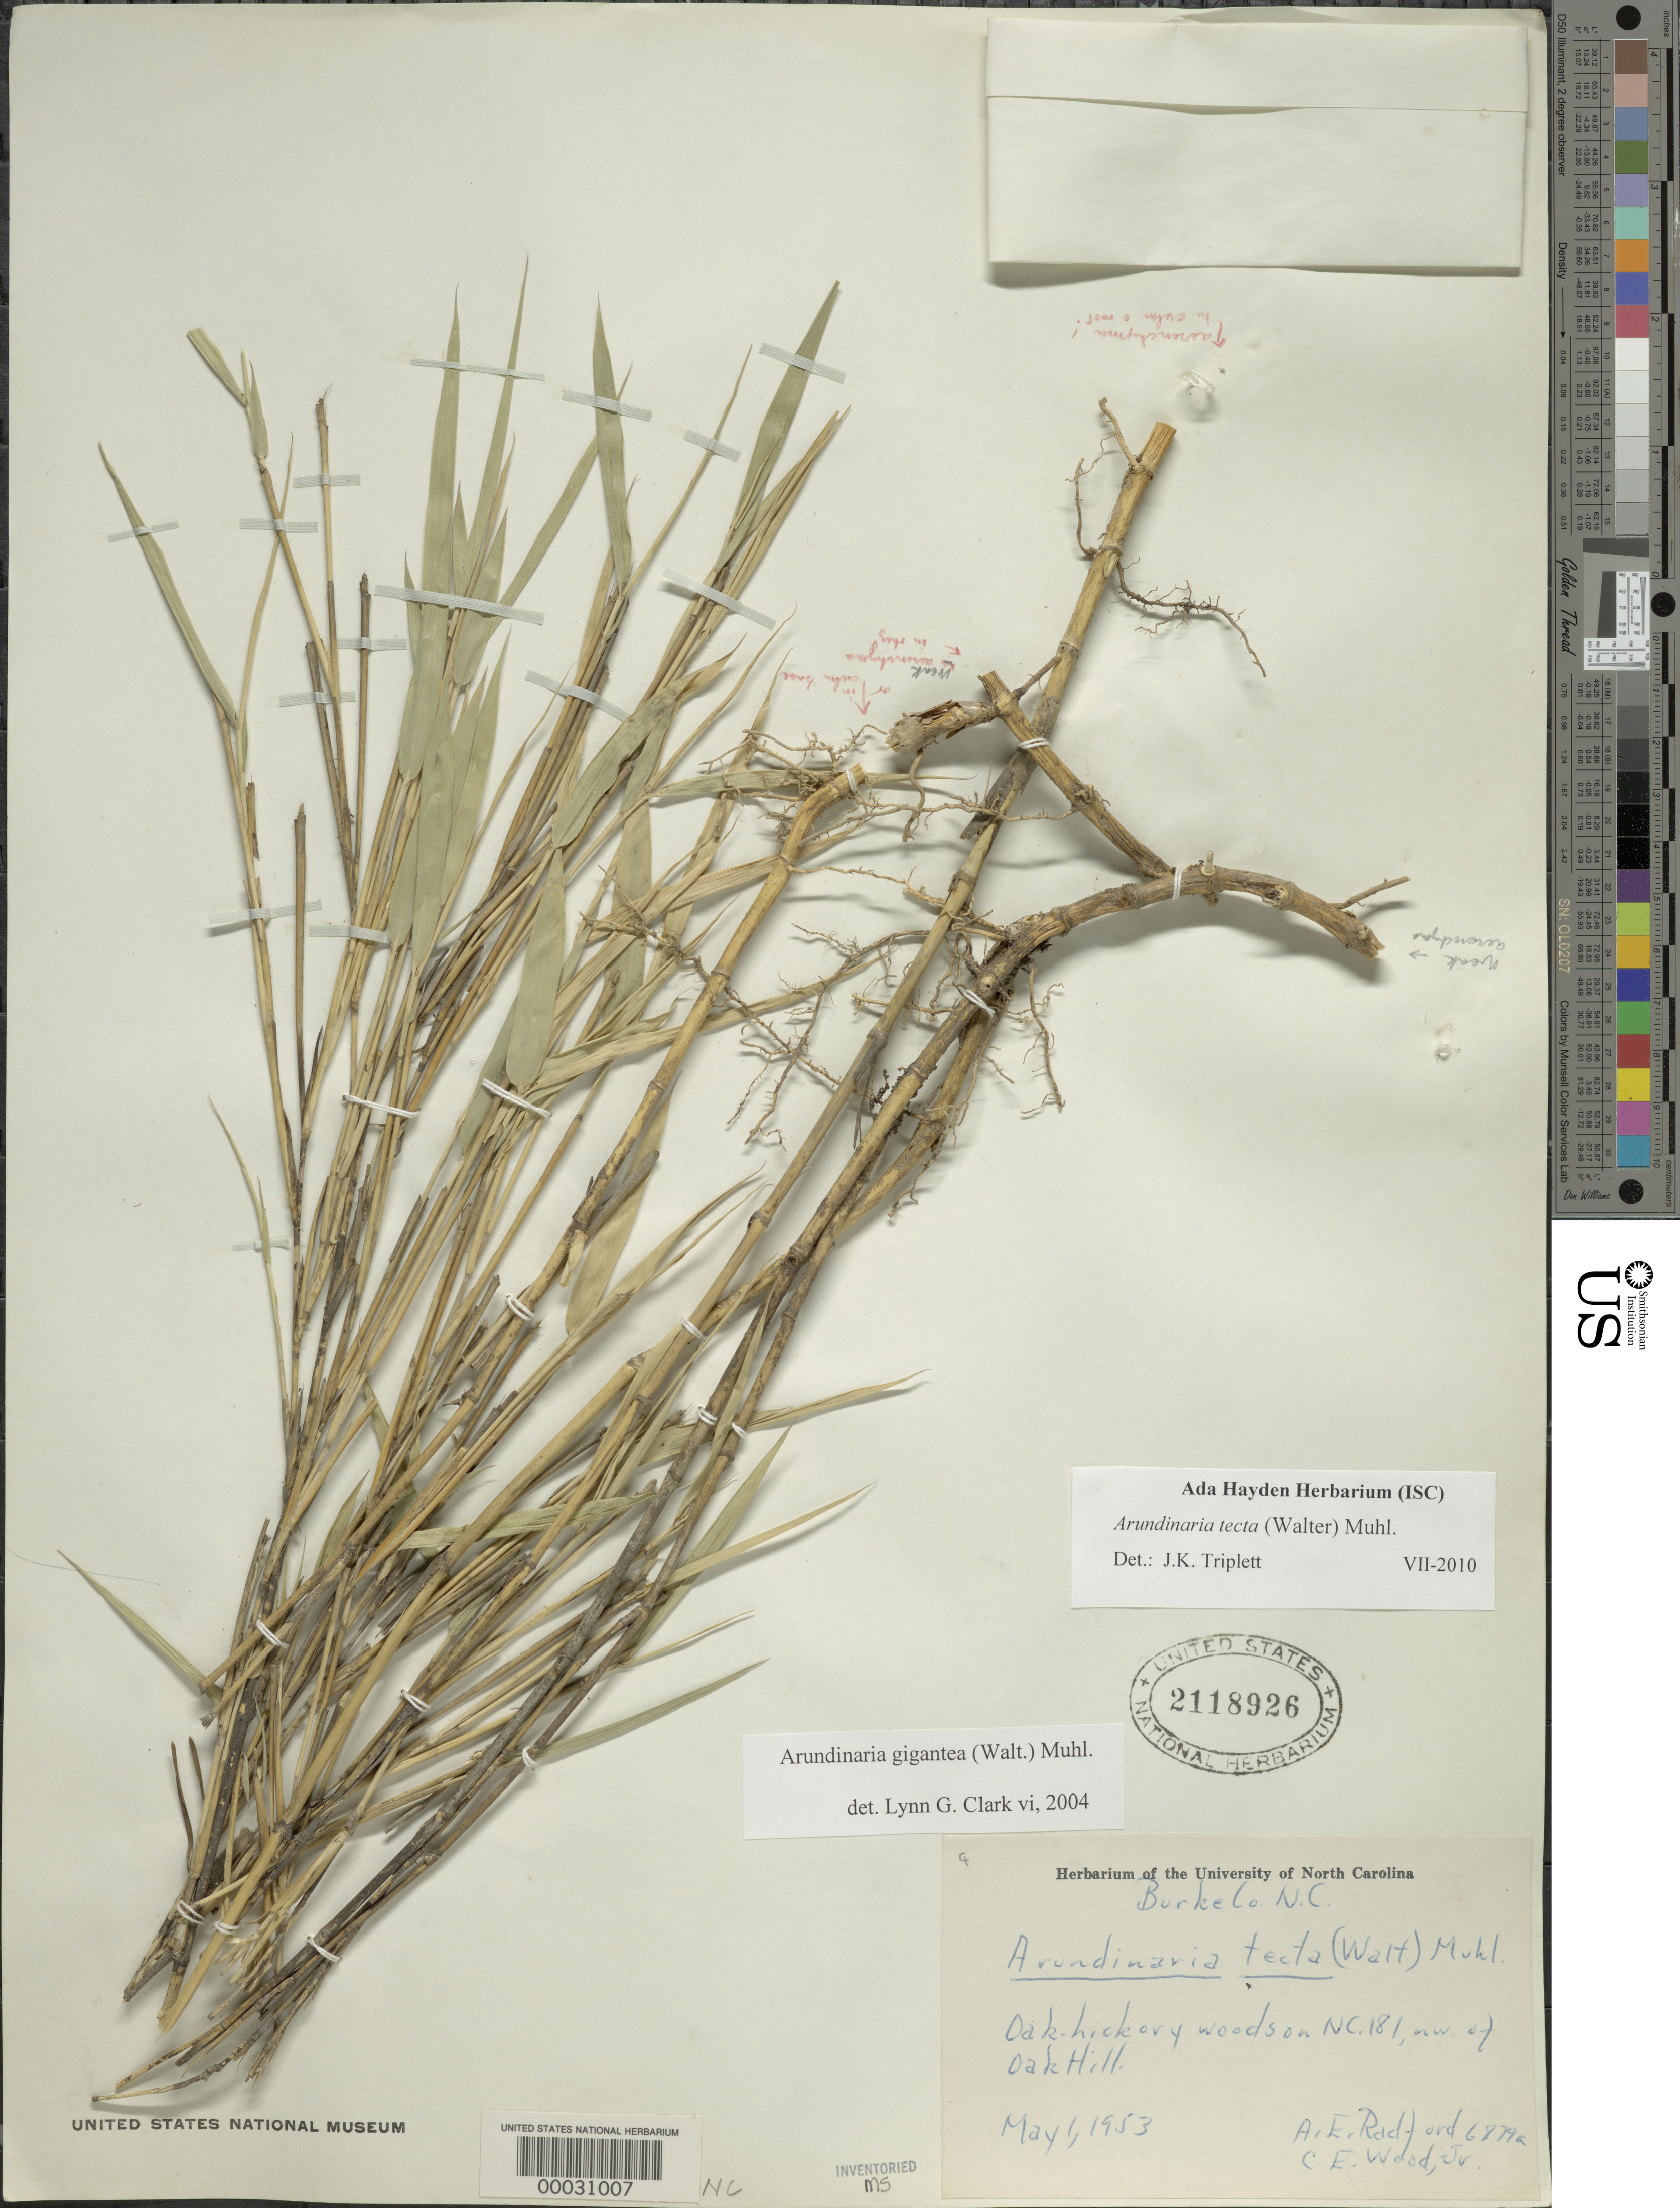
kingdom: Plantae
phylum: Tracheophyta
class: Liliopsida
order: Poales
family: Poaceae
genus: Arundinaria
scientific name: Arundinaria tecta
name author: (Walter) Muhl.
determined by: Triplett, J. K.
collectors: A. E. Radford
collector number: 6879 A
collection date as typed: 01 May 1953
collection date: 1953-05-01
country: United States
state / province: North Carolina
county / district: Burke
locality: Oak hill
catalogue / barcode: US 2118926